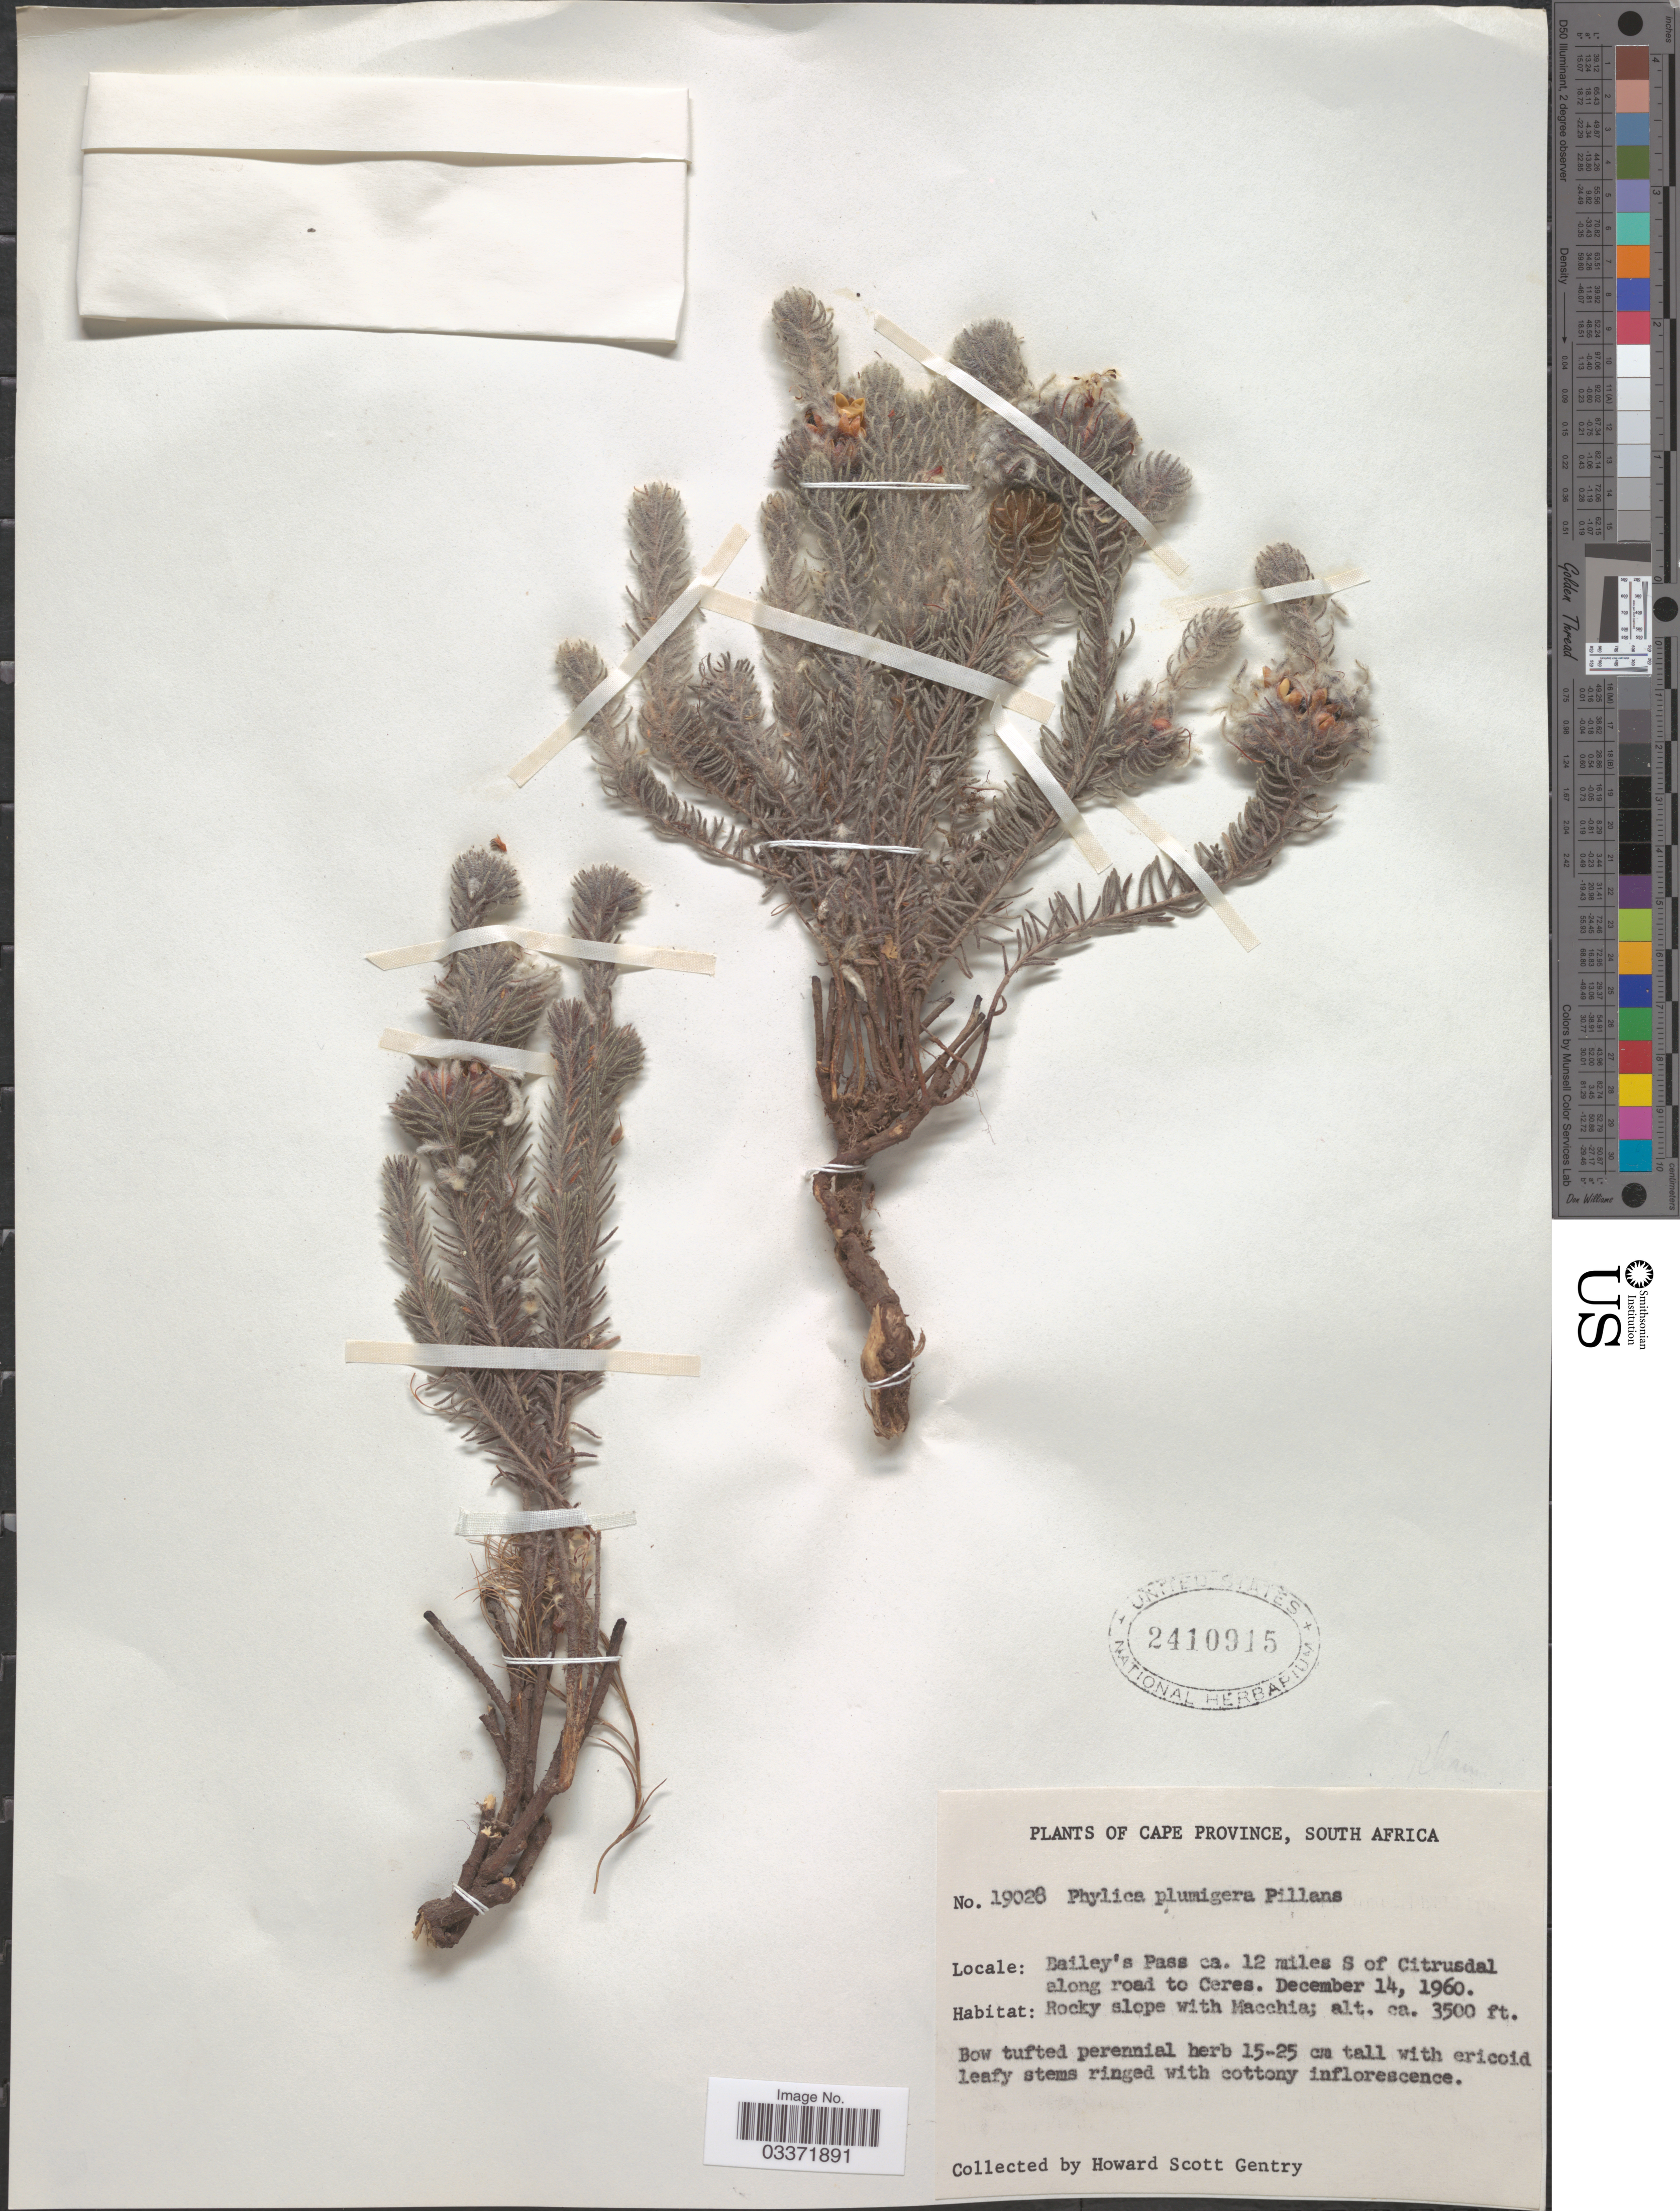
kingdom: Plantae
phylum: Tracheophyta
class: Magnoliopsida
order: Rosales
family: Rhamnaceae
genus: Phylica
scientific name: Phylica plumigera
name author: Pillans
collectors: H. S. Gentry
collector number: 19028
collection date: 1960-12-14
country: South Africa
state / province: Western Cape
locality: Bailey's Pass ca. 12 miles S of Citrusdal along road to Ceres.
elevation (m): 1067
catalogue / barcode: US 2410915